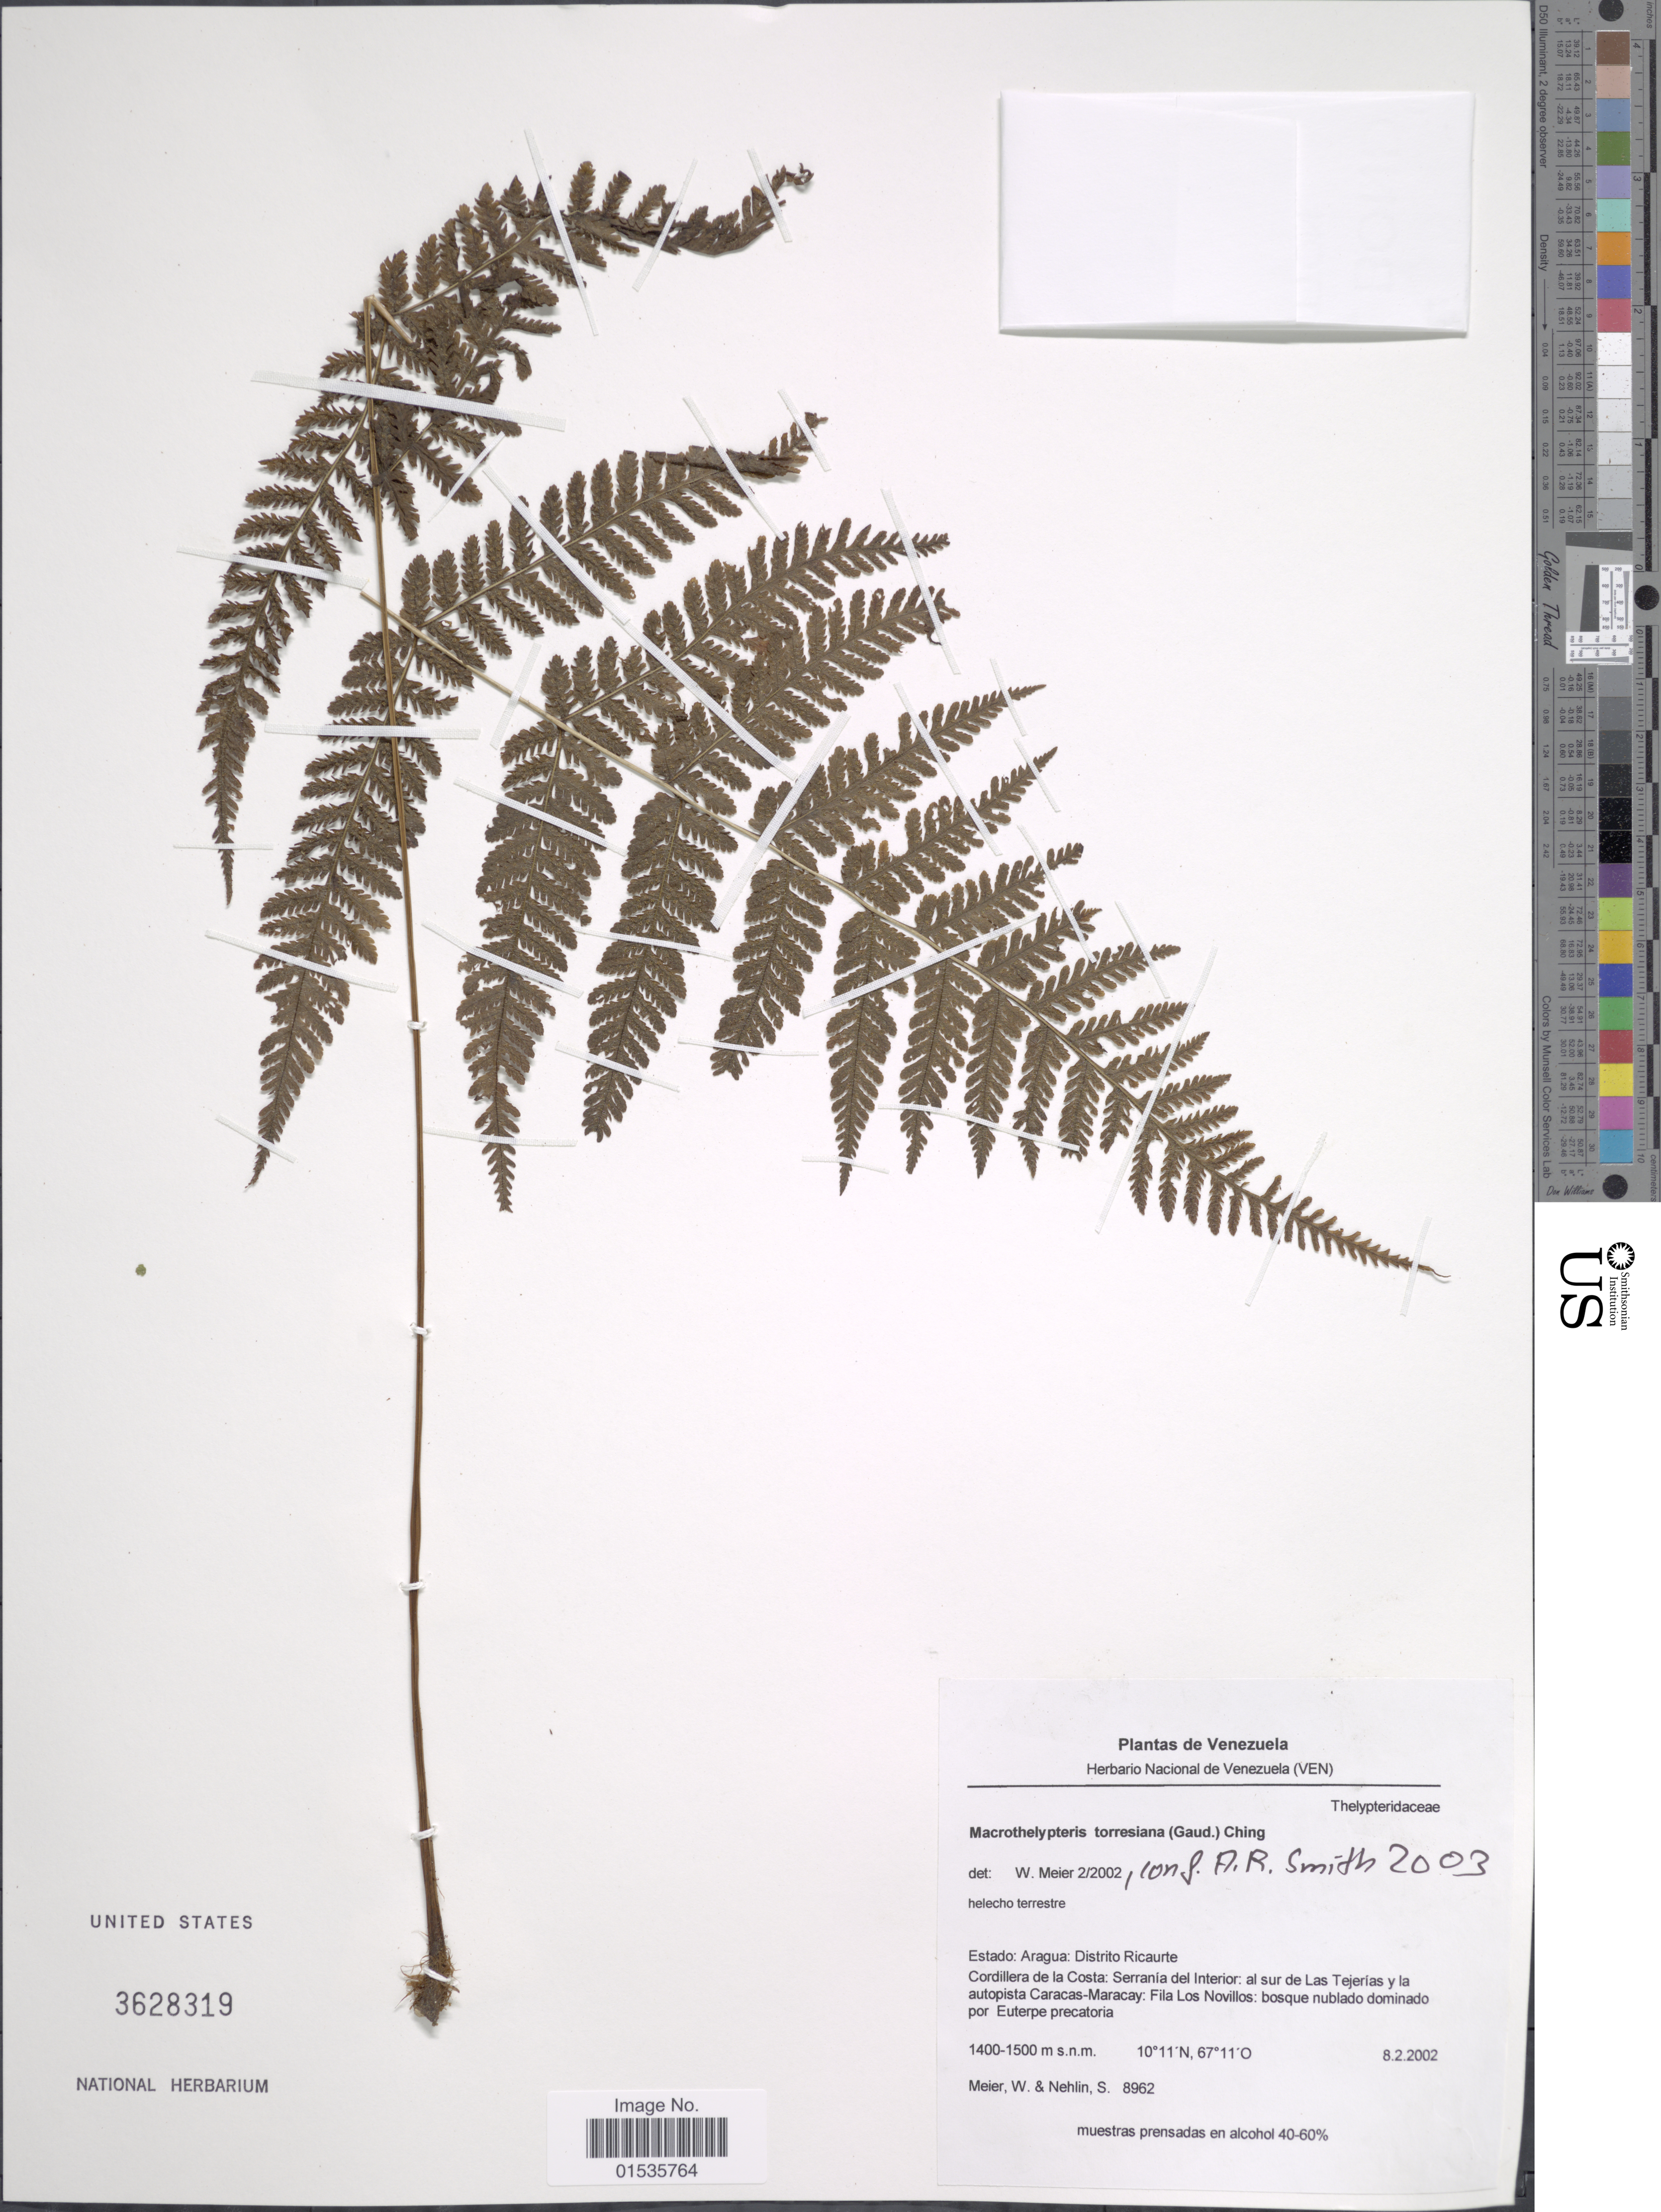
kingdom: Plantae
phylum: Tracheophyta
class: Polypodiopsida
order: Polypodiales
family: Thelypteridaceae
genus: Macrothelypteris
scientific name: Macrothelypteris torresiana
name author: (Gaudich.) Ching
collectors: W. Meier & S. Nehlin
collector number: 8962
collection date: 2002-02-08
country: Venezuela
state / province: Aragua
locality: Venezuela. Estado: Aragua: Distrito: Ricaurte, Cordillera de la Costa: Serrania del interior: al sur de Las Tejerias y la autopista Caracas-Maracay: Fila Los Novillos.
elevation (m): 1400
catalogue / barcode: US 3628319